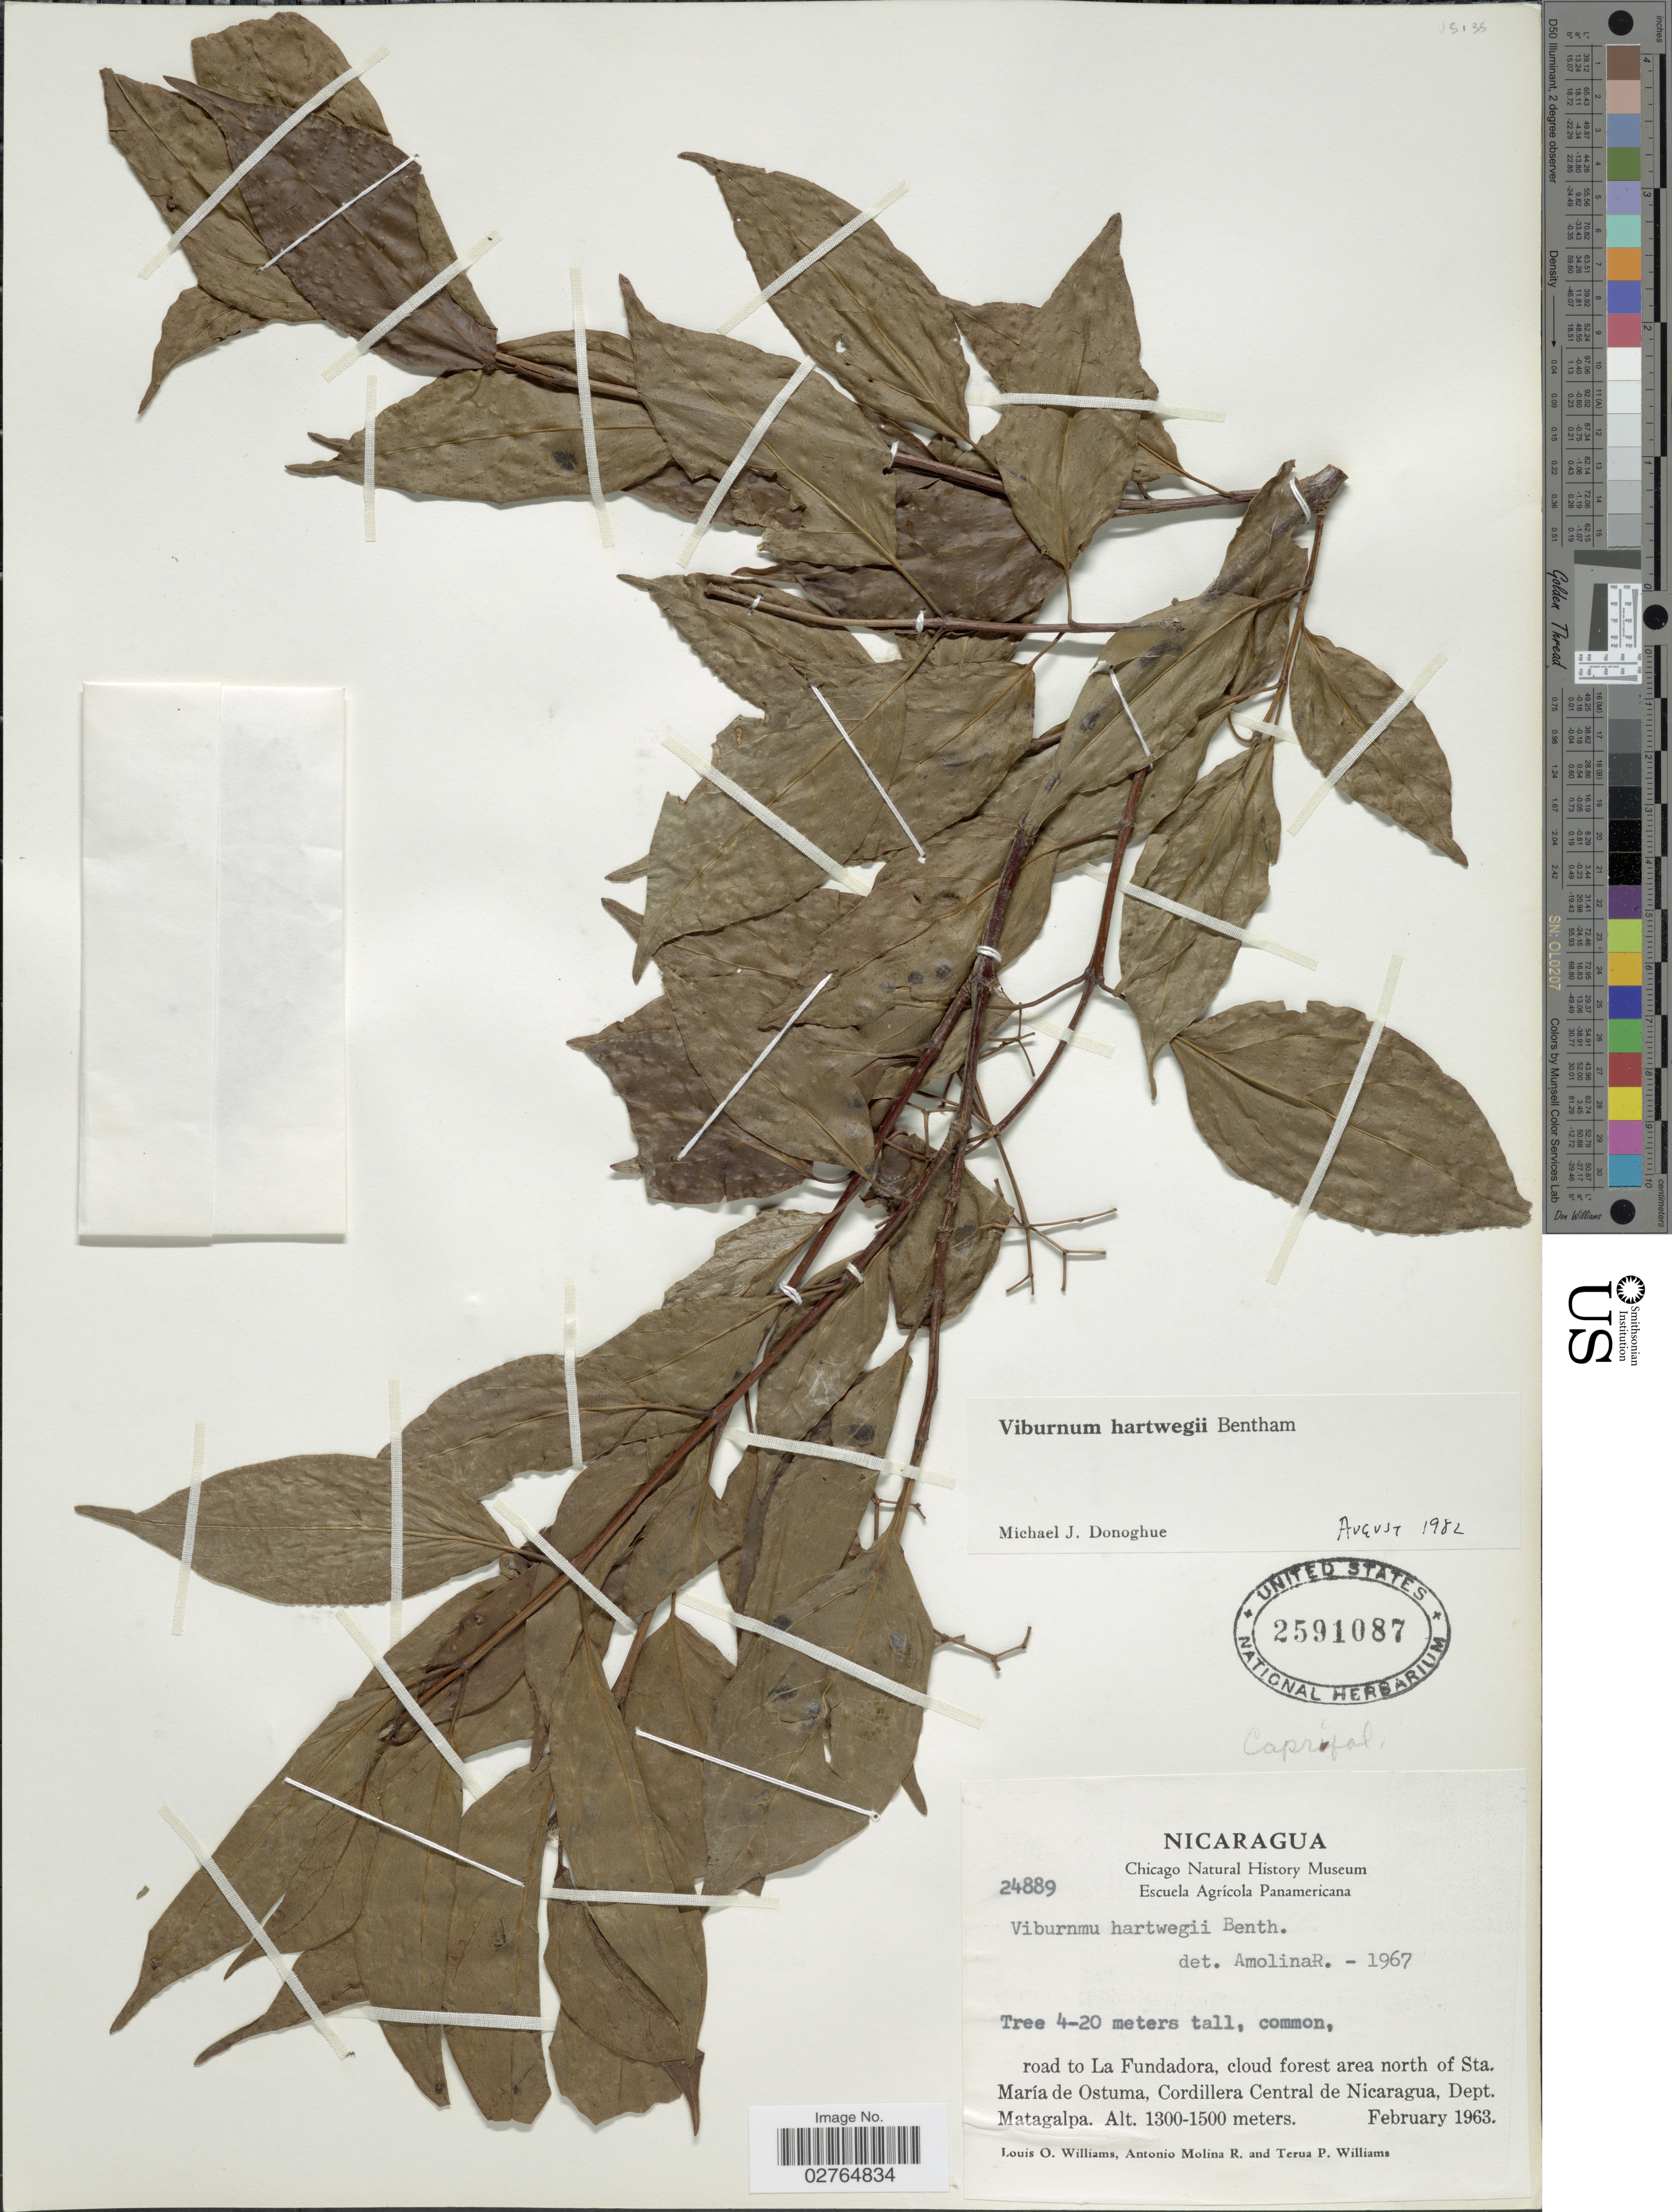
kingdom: Plantae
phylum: Tracheophyta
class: Magnoliopsida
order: Dipsacales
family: Viburnaceae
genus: Viburnum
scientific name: Viburnum hartwegii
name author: Benth.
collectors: L. O. Williams, A. Molina R. & T. Williams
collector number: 24889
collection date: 1963-02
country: Nicaragua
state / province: Matagalpa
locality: Road to La Fundadora, cloud forest area north of Sta. María de Ostuma, Cordillera Central de Nicaragua. Dept. Matagalpa.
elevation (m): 1300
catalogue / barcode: US 2591087